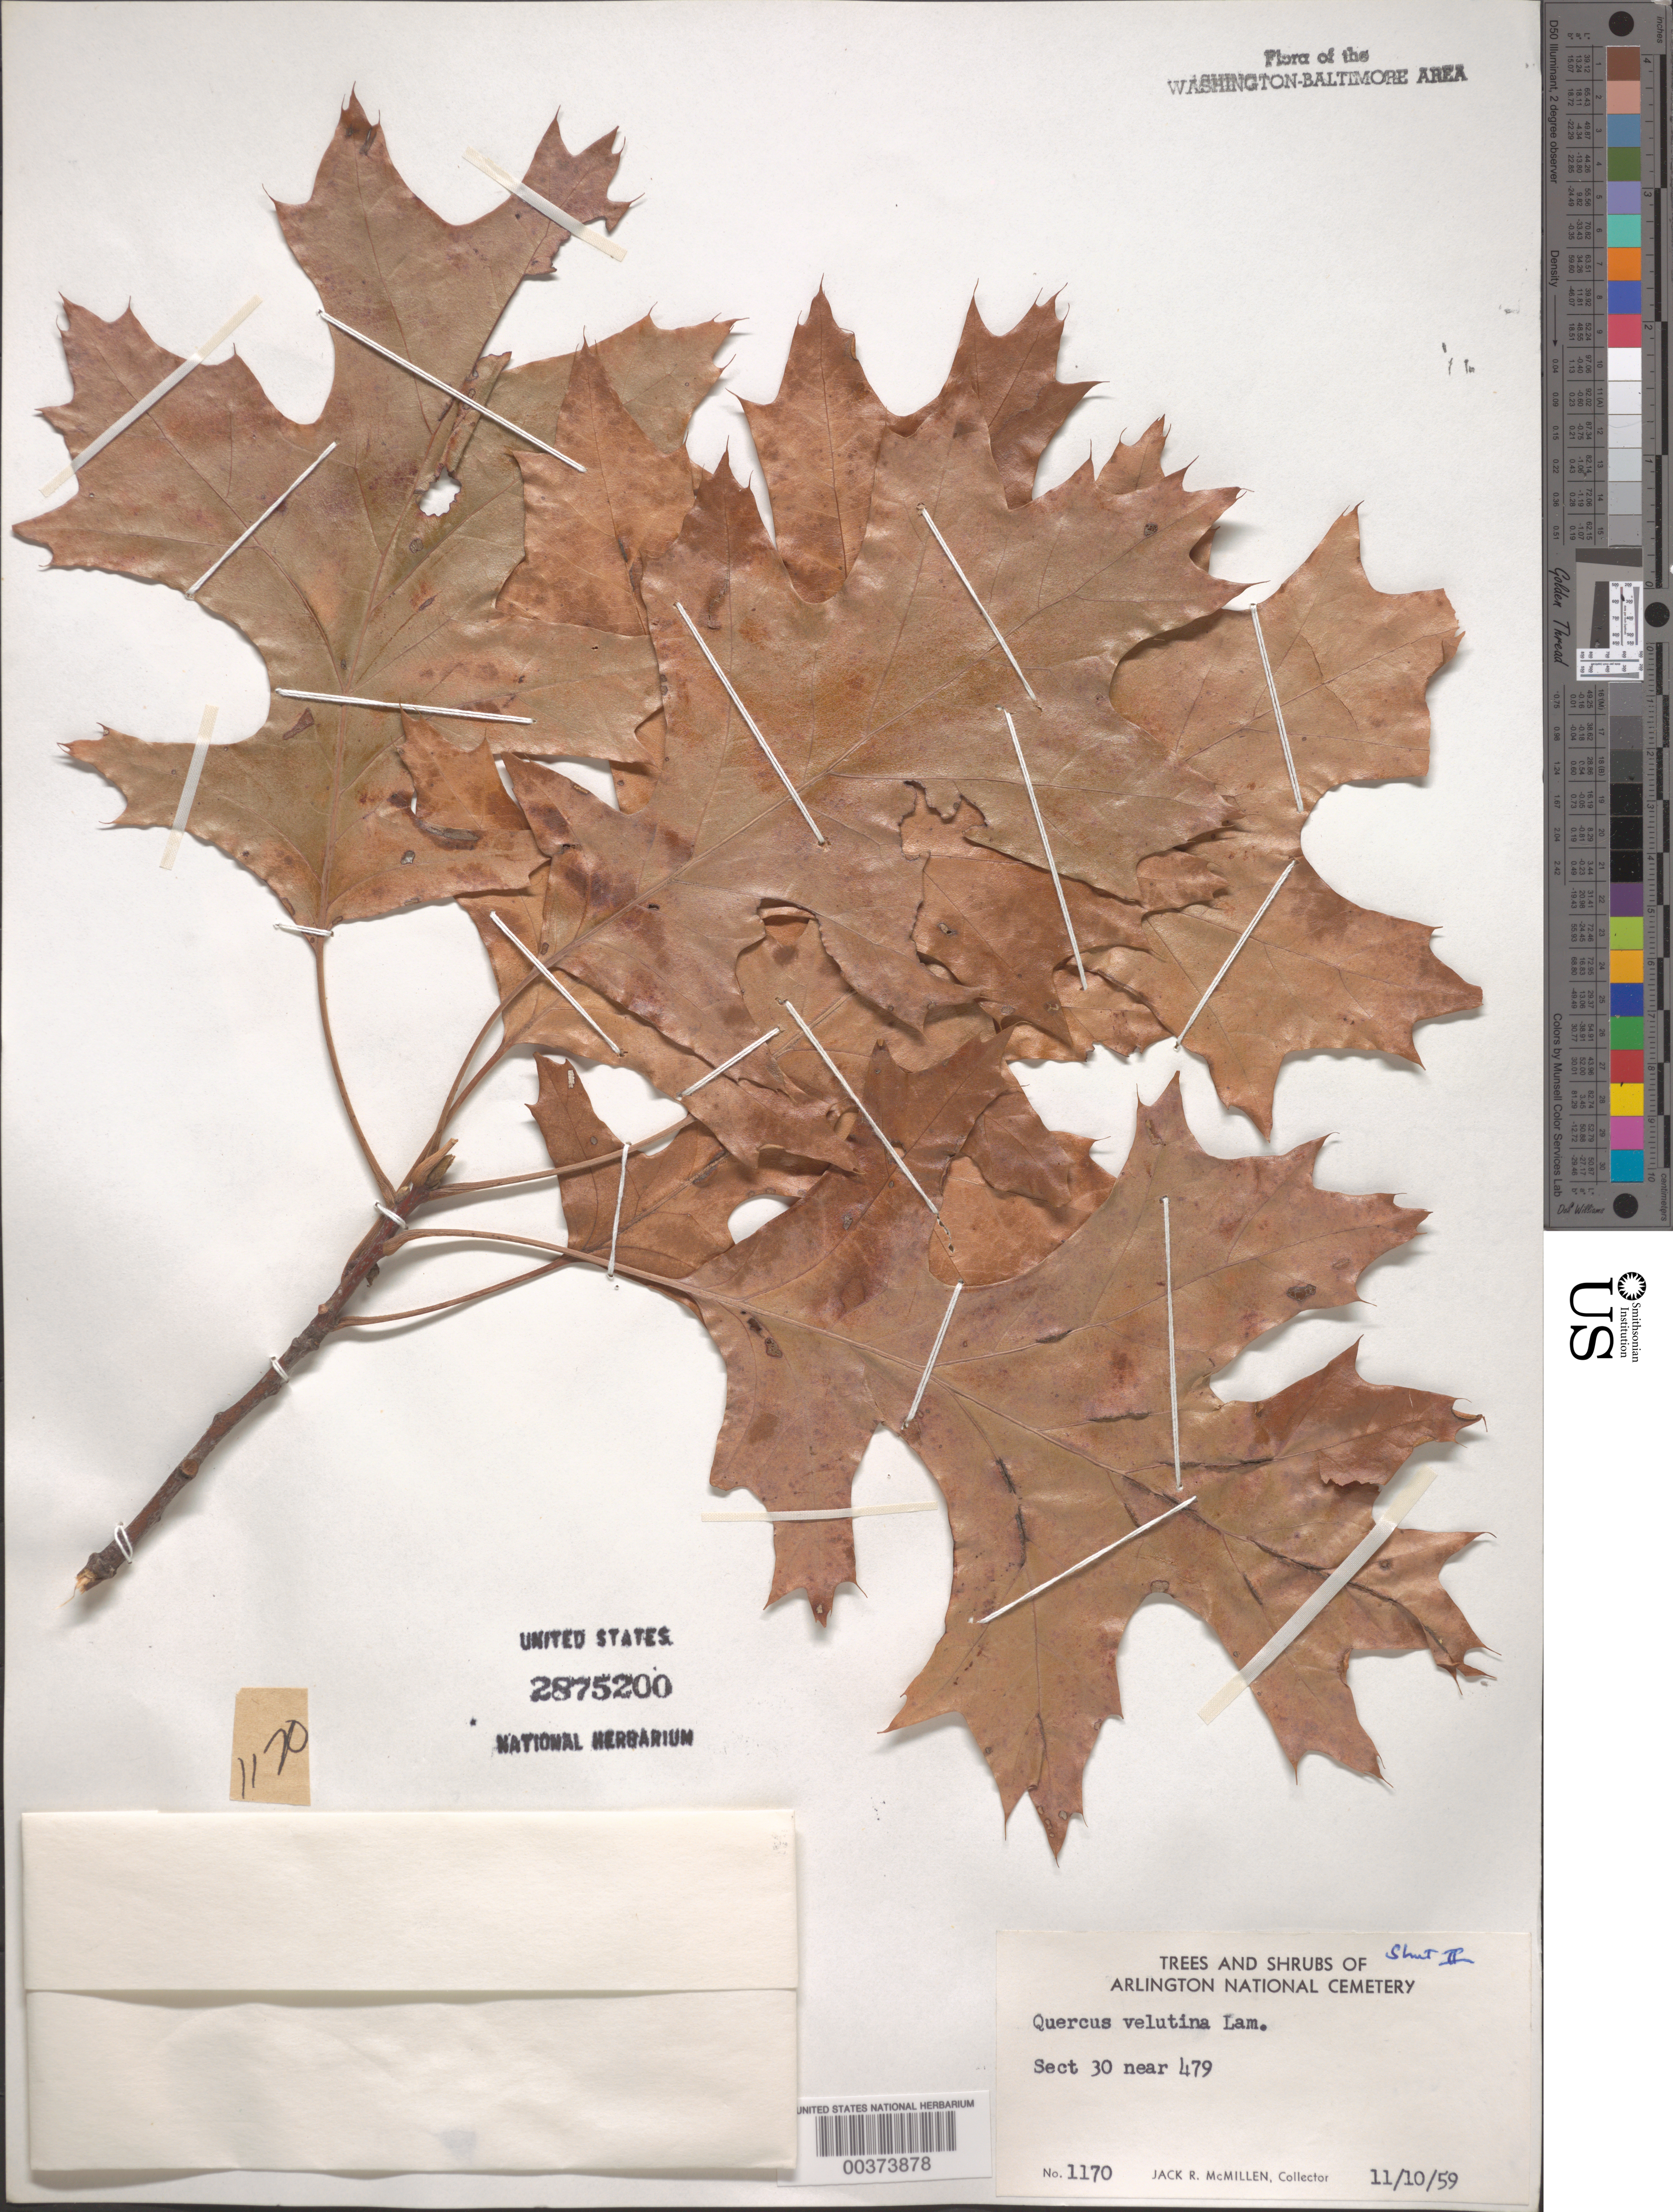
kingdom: Plantae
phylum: Tracheophyta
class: Magnoliopsida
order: Fagales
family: Fagaceae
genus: Quercus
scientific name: Quercus velutina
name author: Lam.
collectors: J. McMillen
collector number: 1170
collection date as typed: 10 Nov 1959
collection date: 1959-11-10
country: United States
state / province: Virginia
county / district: Arlington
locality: Arlington National Cemetery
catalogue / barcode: US 2875200